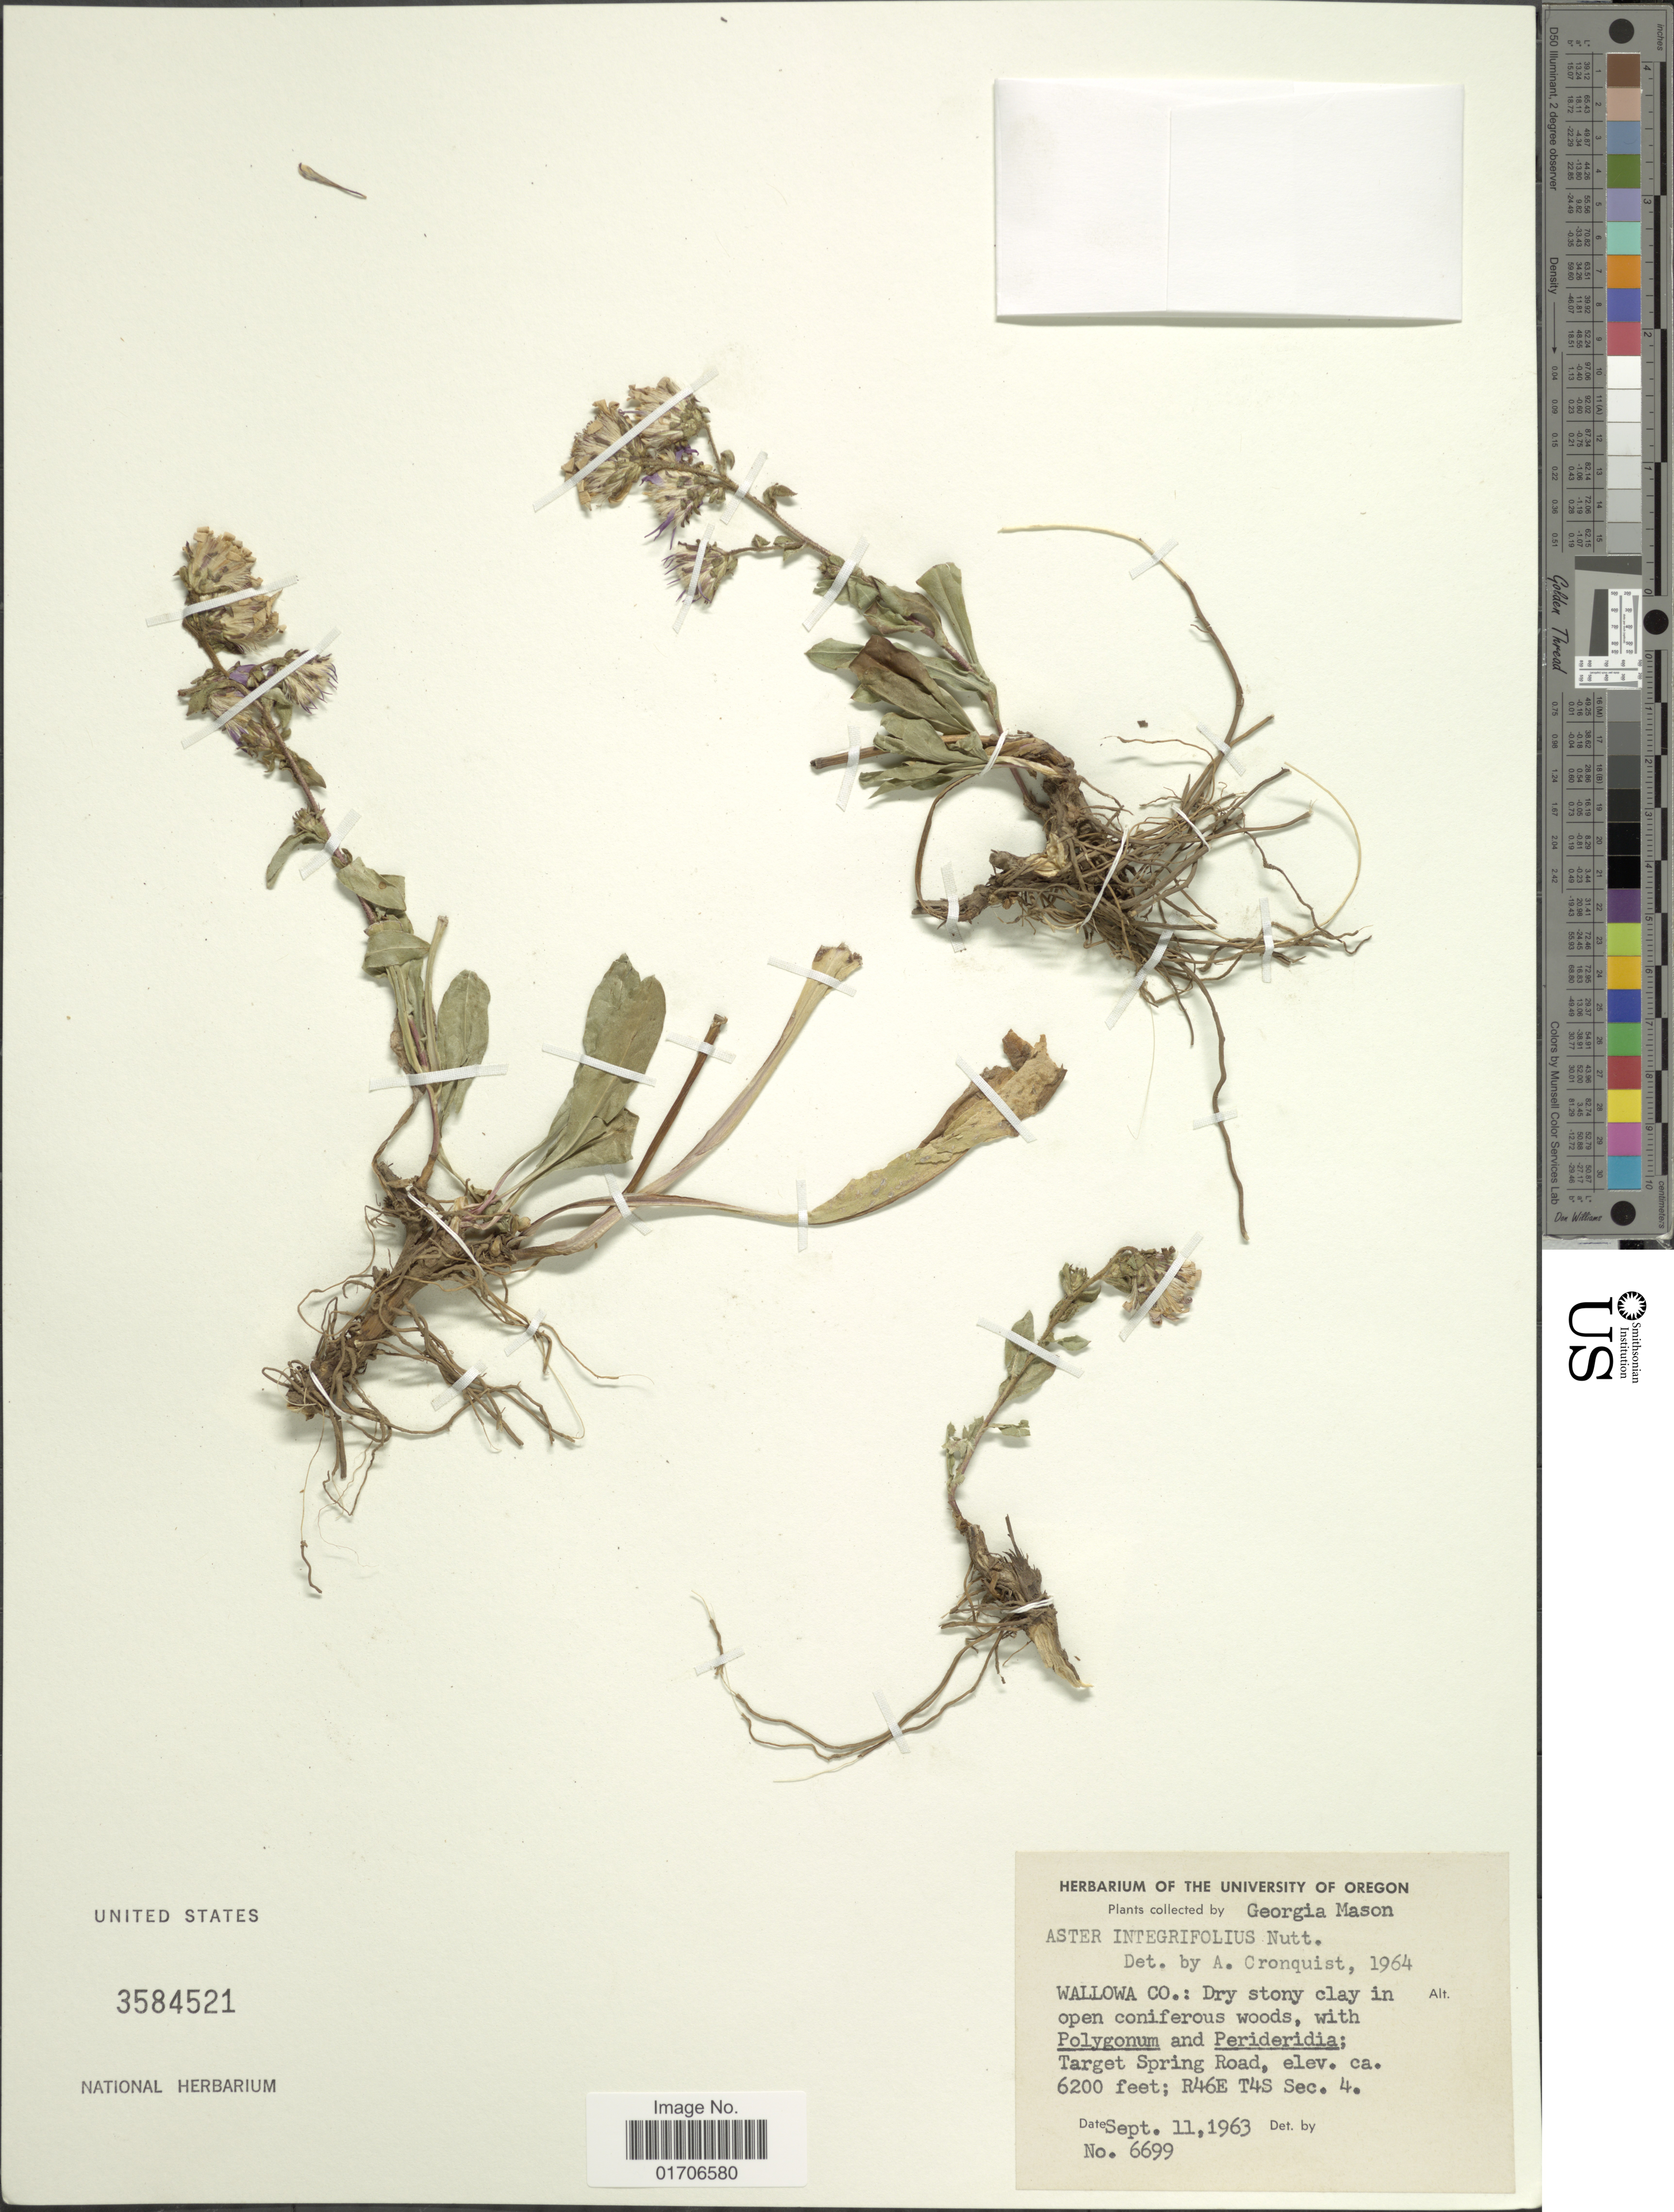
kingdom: Plantae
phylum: Tracheophyta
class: Magnoliopsida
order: Asterales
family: Asteraceae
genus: Eurybia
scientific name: Eurybia integrifolia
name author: (Nutt.) G.L. Nesom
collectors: G. Mason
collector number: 6699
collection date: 1963-09-11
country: United States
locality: Wallowa Co.L Dry stony clay in open coniferous woods. Target Spring Road. R46E T4S Sec. 4.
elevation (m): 1890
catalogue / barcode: US 3584521